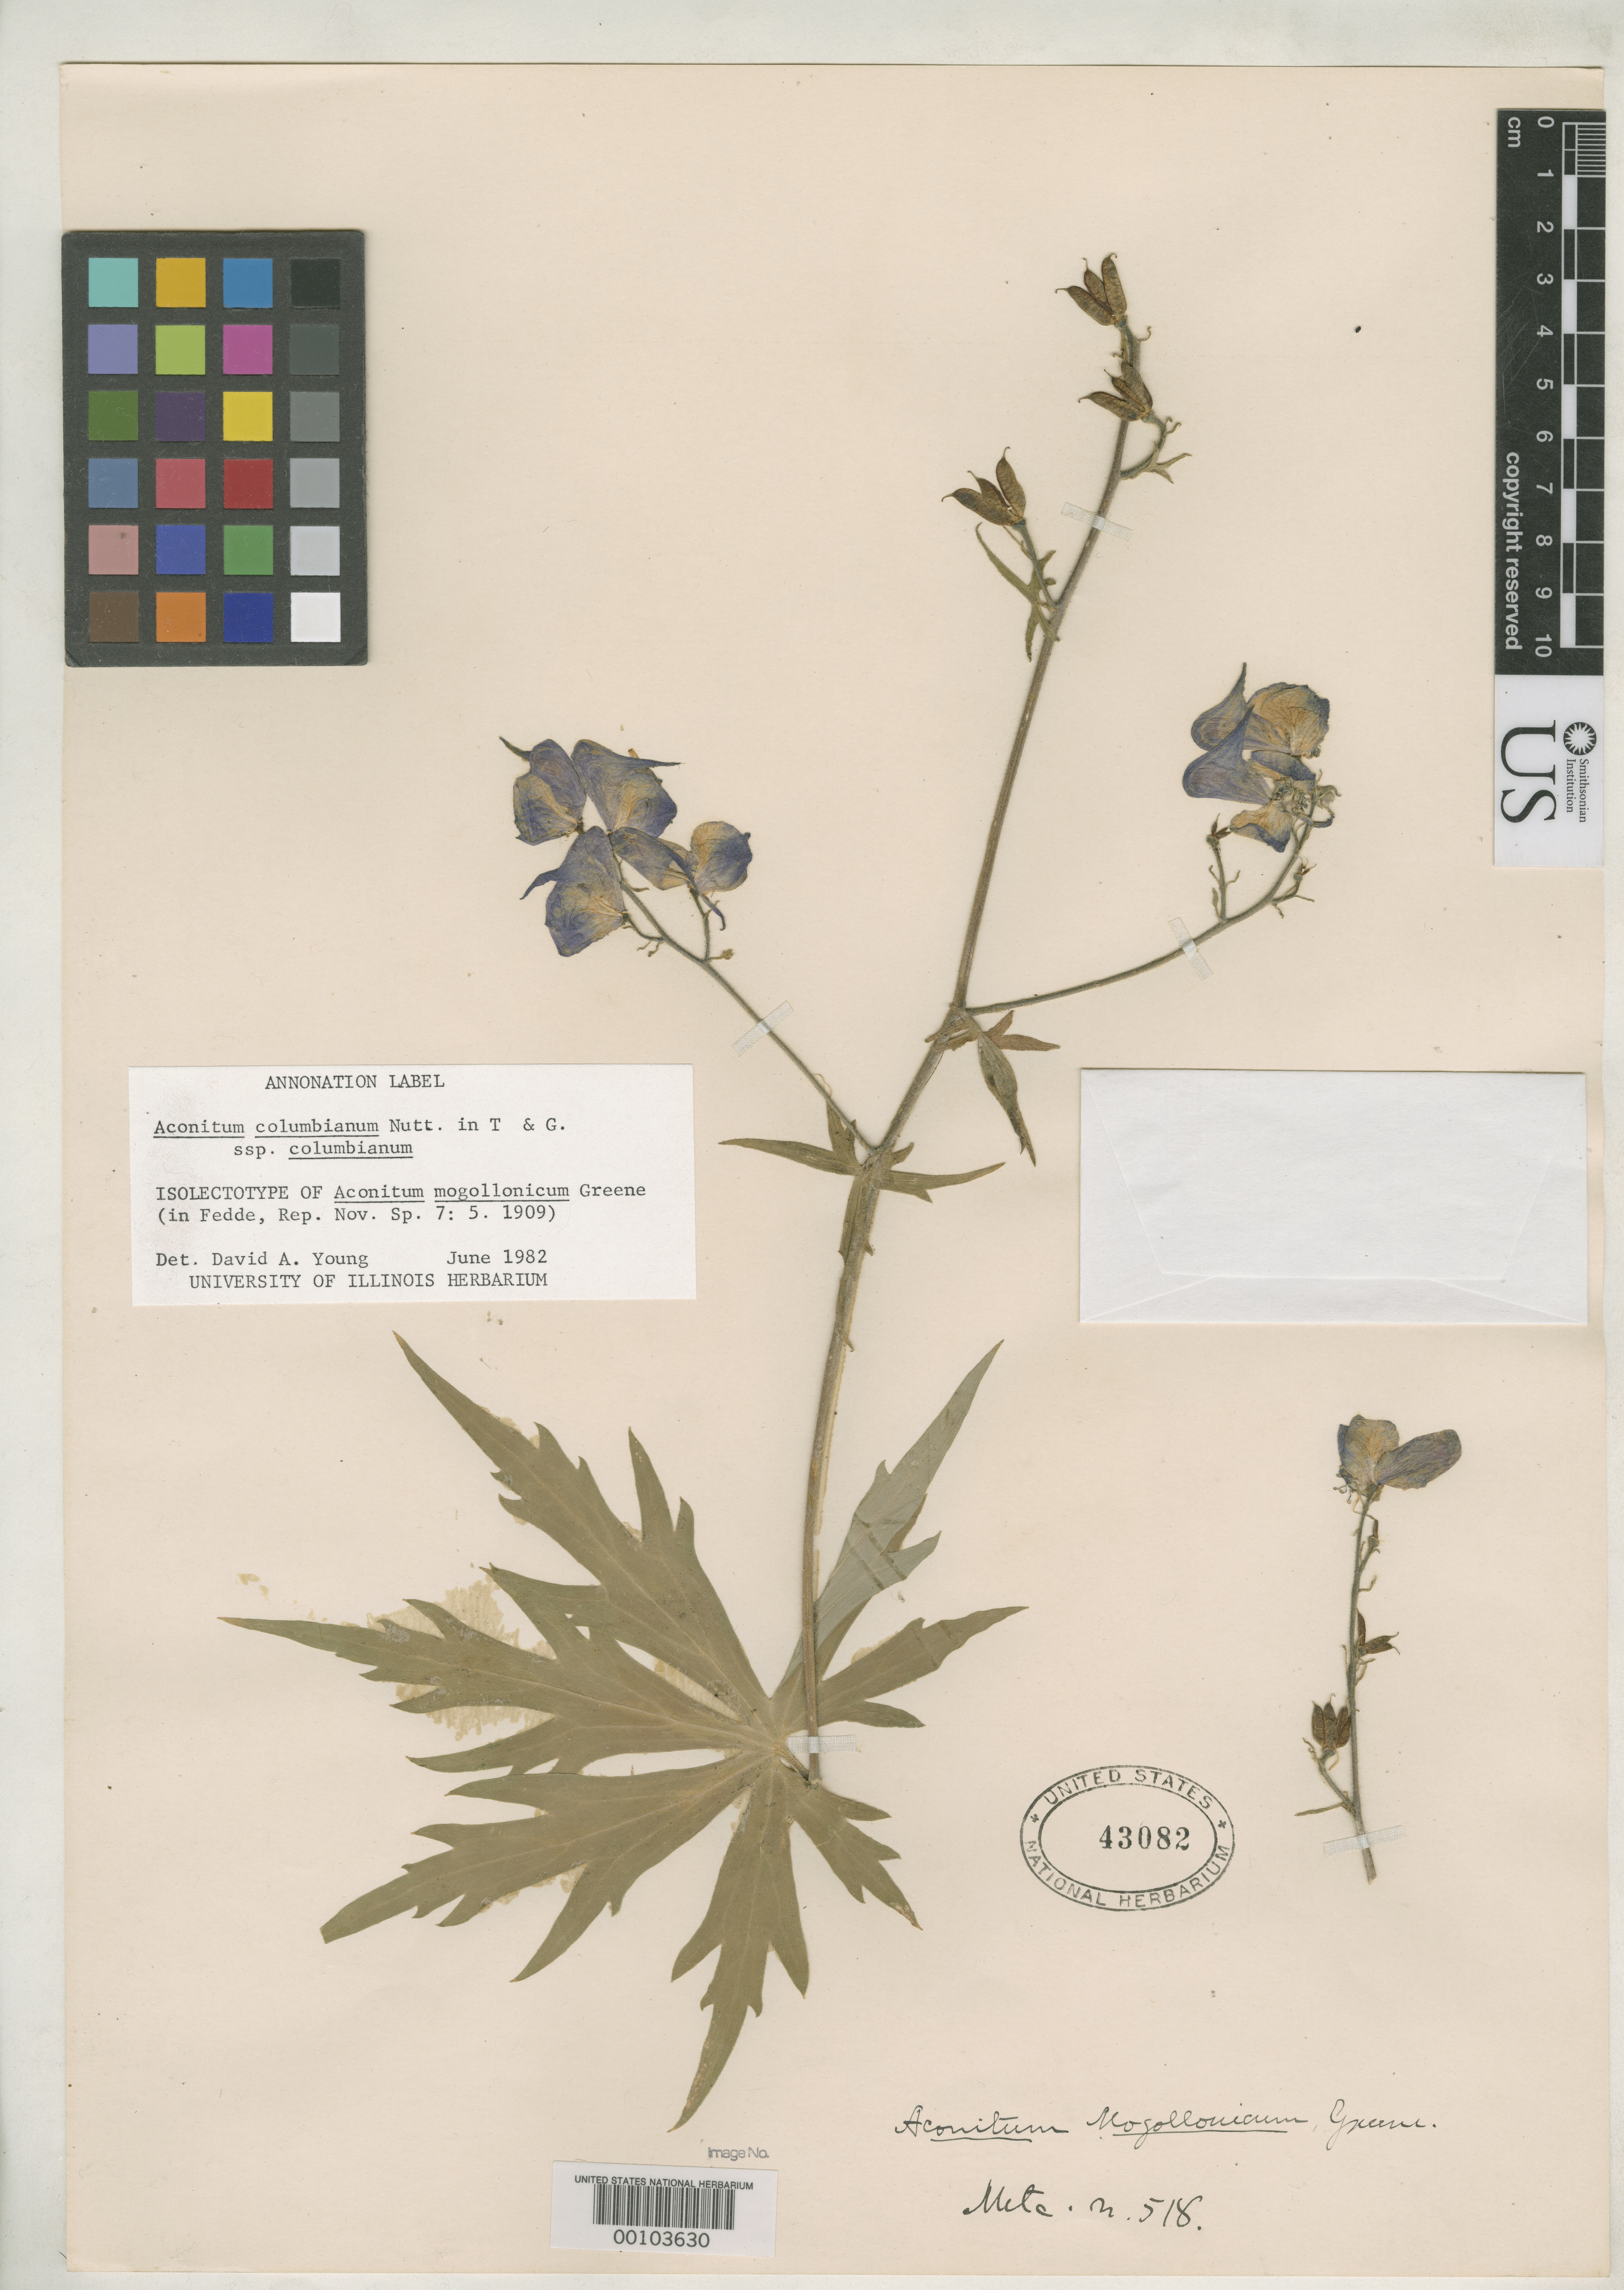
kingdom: Plantae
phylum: Tracheophyta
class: Magnoliopsida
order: Ranunculales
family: Ranunculaceae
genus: Aconitum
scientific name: Aconitum mogollonicum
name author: Greene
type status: Isolectotype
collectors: O. B. Metcalfe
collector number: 518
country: United States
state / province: New Mexico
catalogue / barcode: US 43082